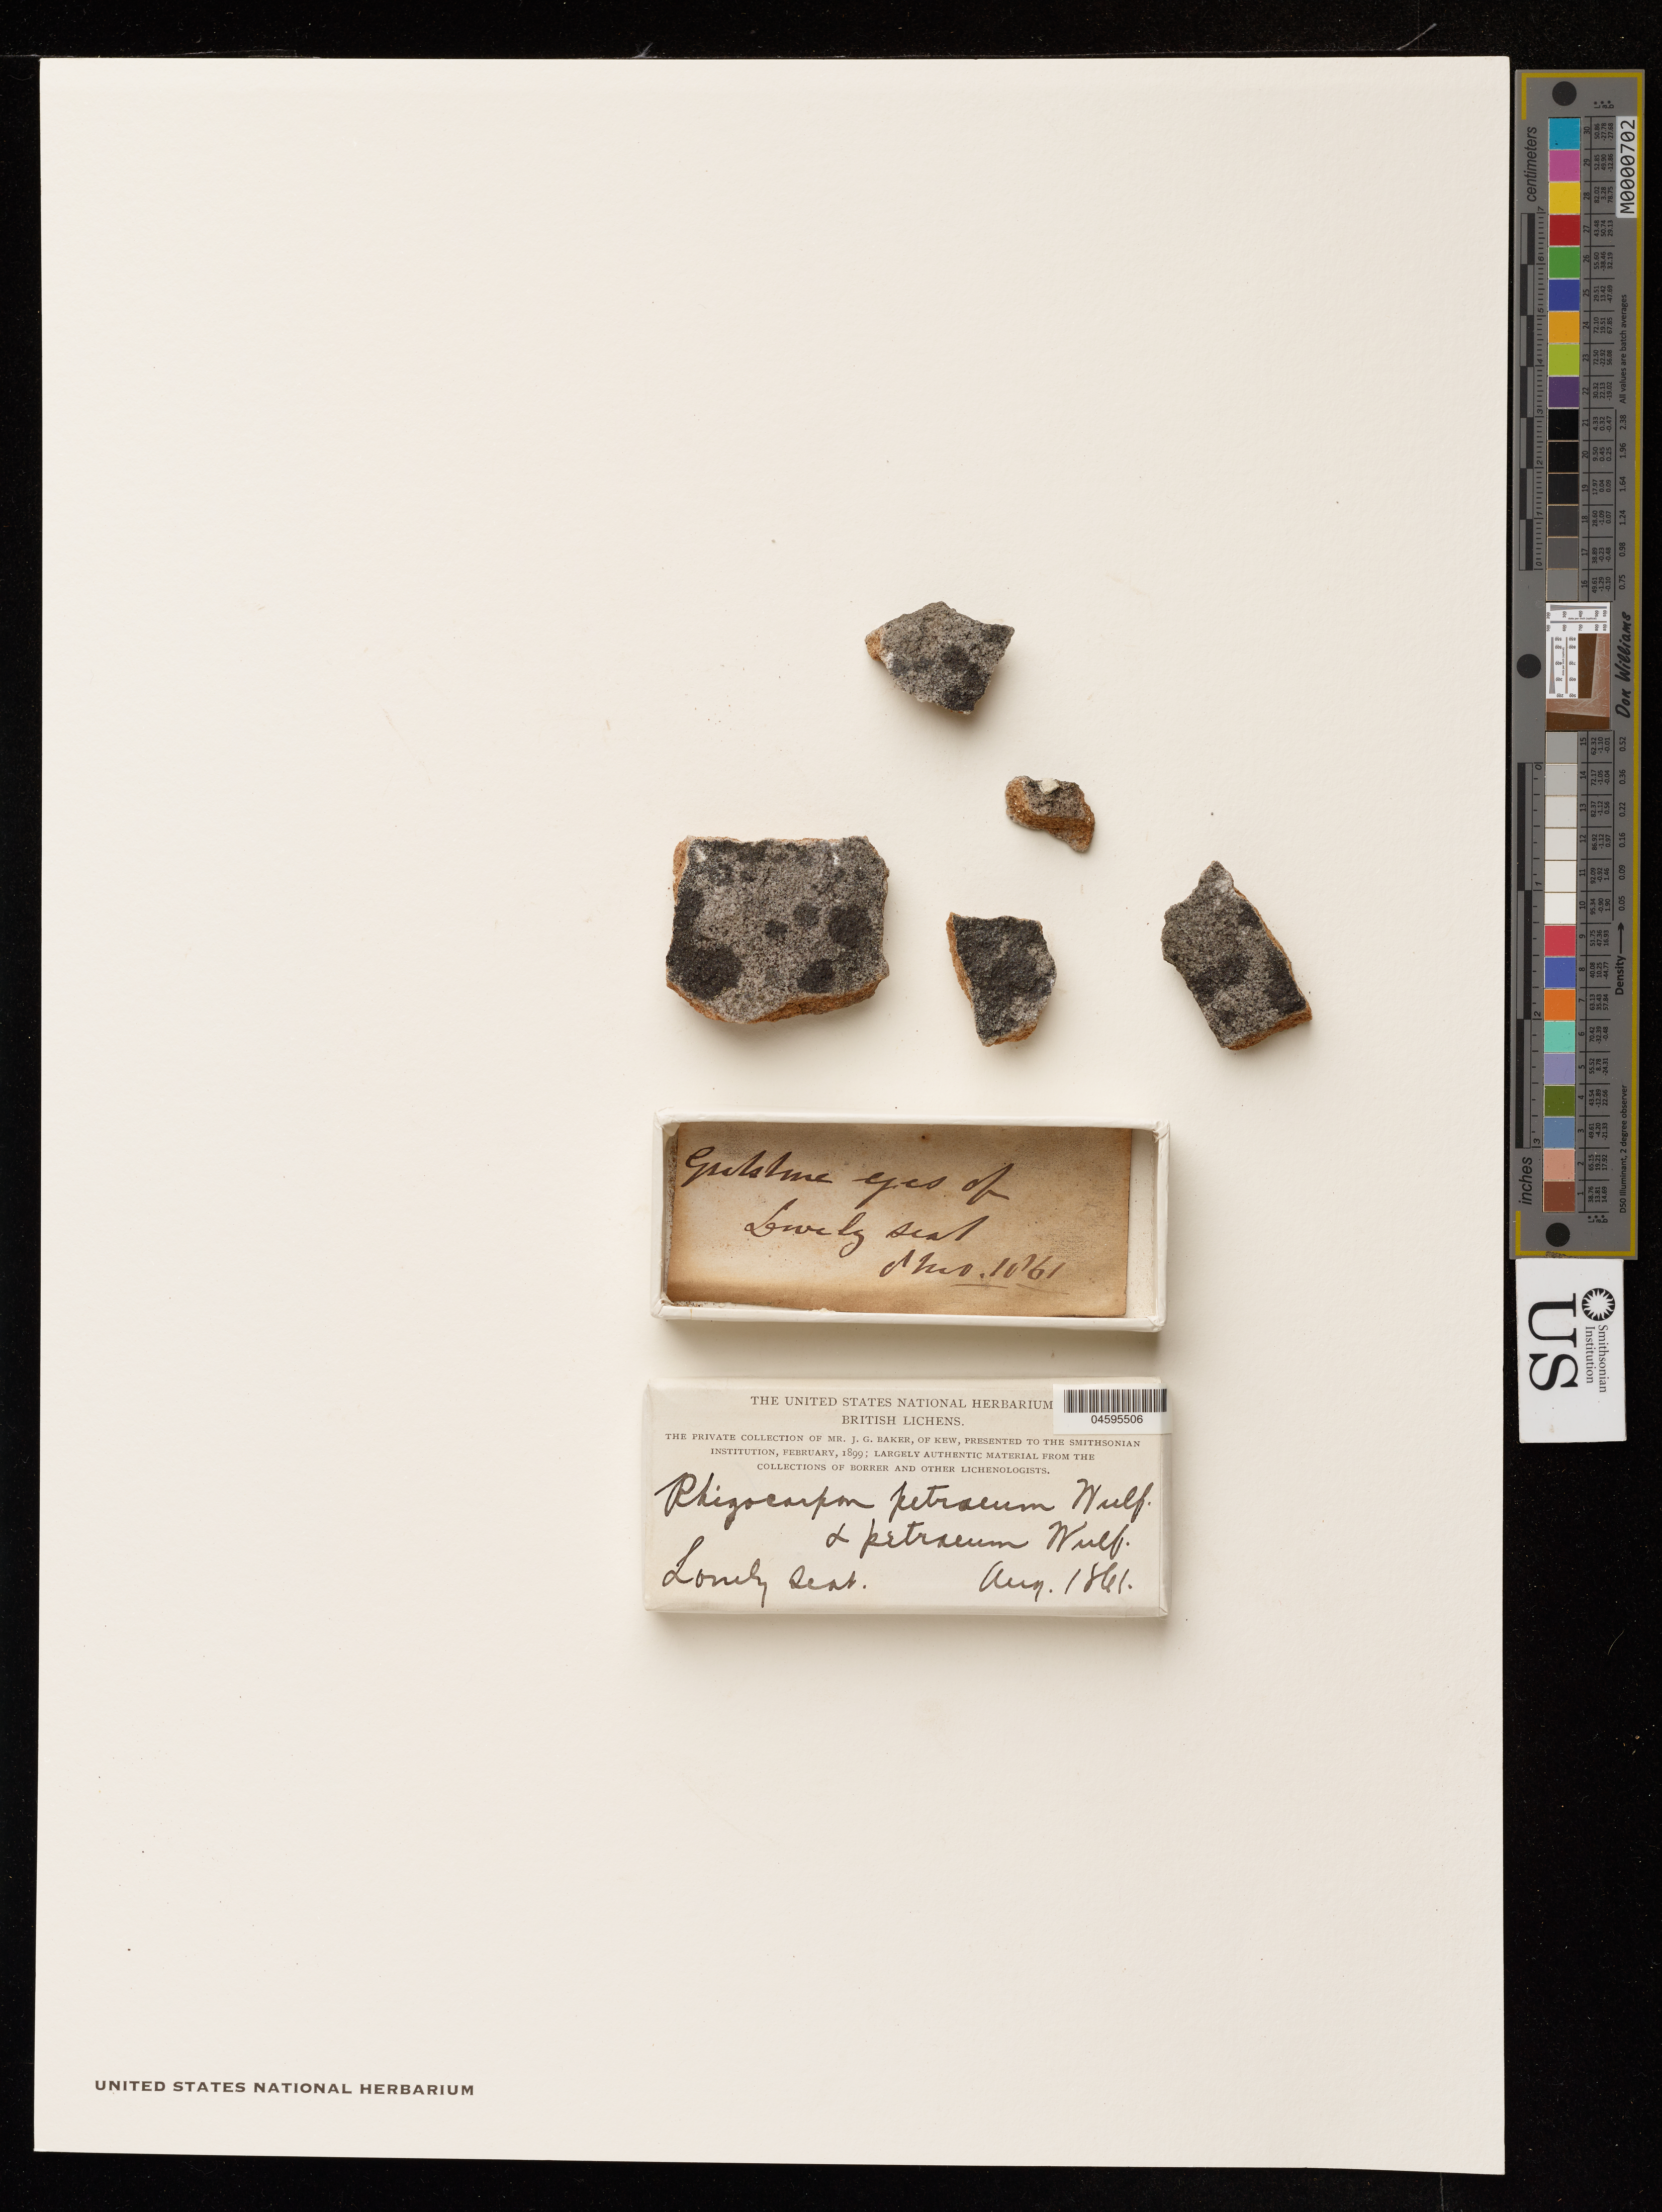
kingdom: Fungi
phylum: Ascomycota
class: Lecanoromycetes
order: Rhizocarpales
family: Rhizocarpaceae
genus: Rhizocarpon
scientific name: Rhizocarpon petraeum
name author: (Wulfen) A. Massal.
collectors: J. G. Baker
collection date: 1861-08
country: United Kingdom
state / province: England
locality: British. Lovely Seat.